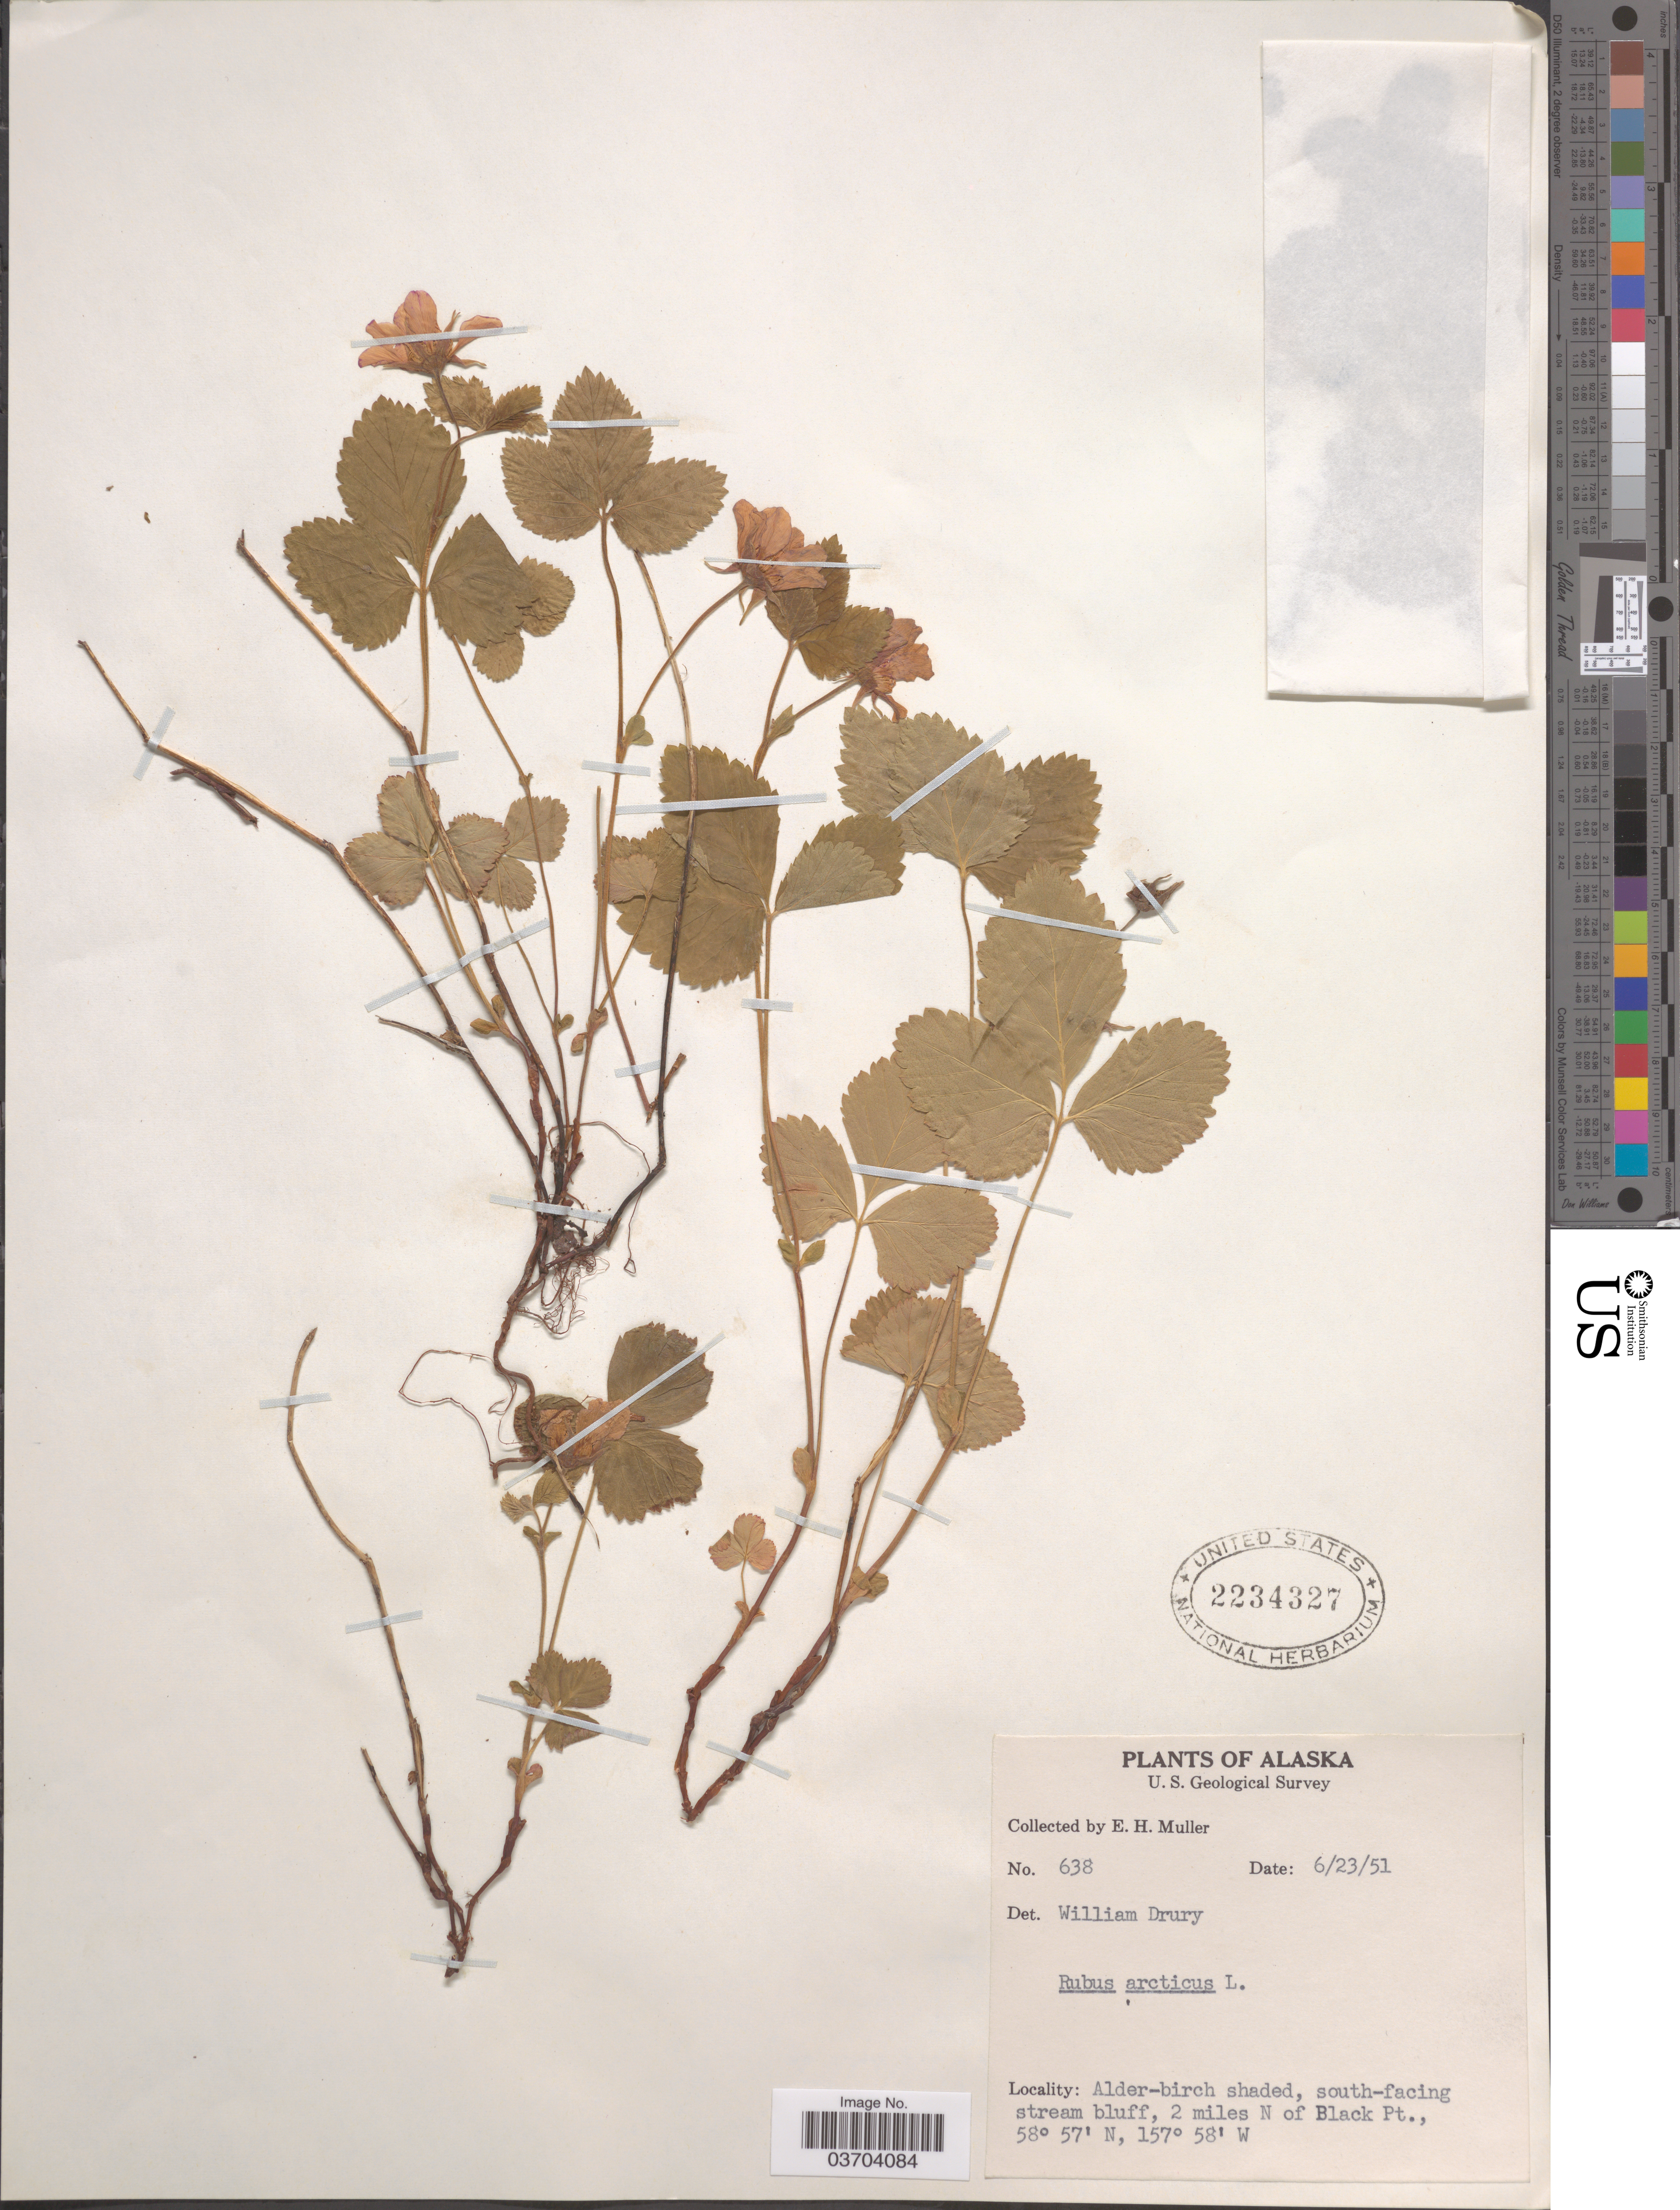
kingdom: Plantae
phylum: Tracheophyta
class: Magnoliopsida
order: Rosales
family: Rosaceae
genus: Rubus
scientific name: Rubus arcticus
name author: L.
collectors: E. H. Muller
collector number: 638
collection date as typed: Transcribed d/m/y: 23/6/51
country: United States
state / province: Alaska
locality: Alder-birch shaded, south-facing stream bluff, 2 miles N of Black Pt.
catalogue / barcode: US 2234327